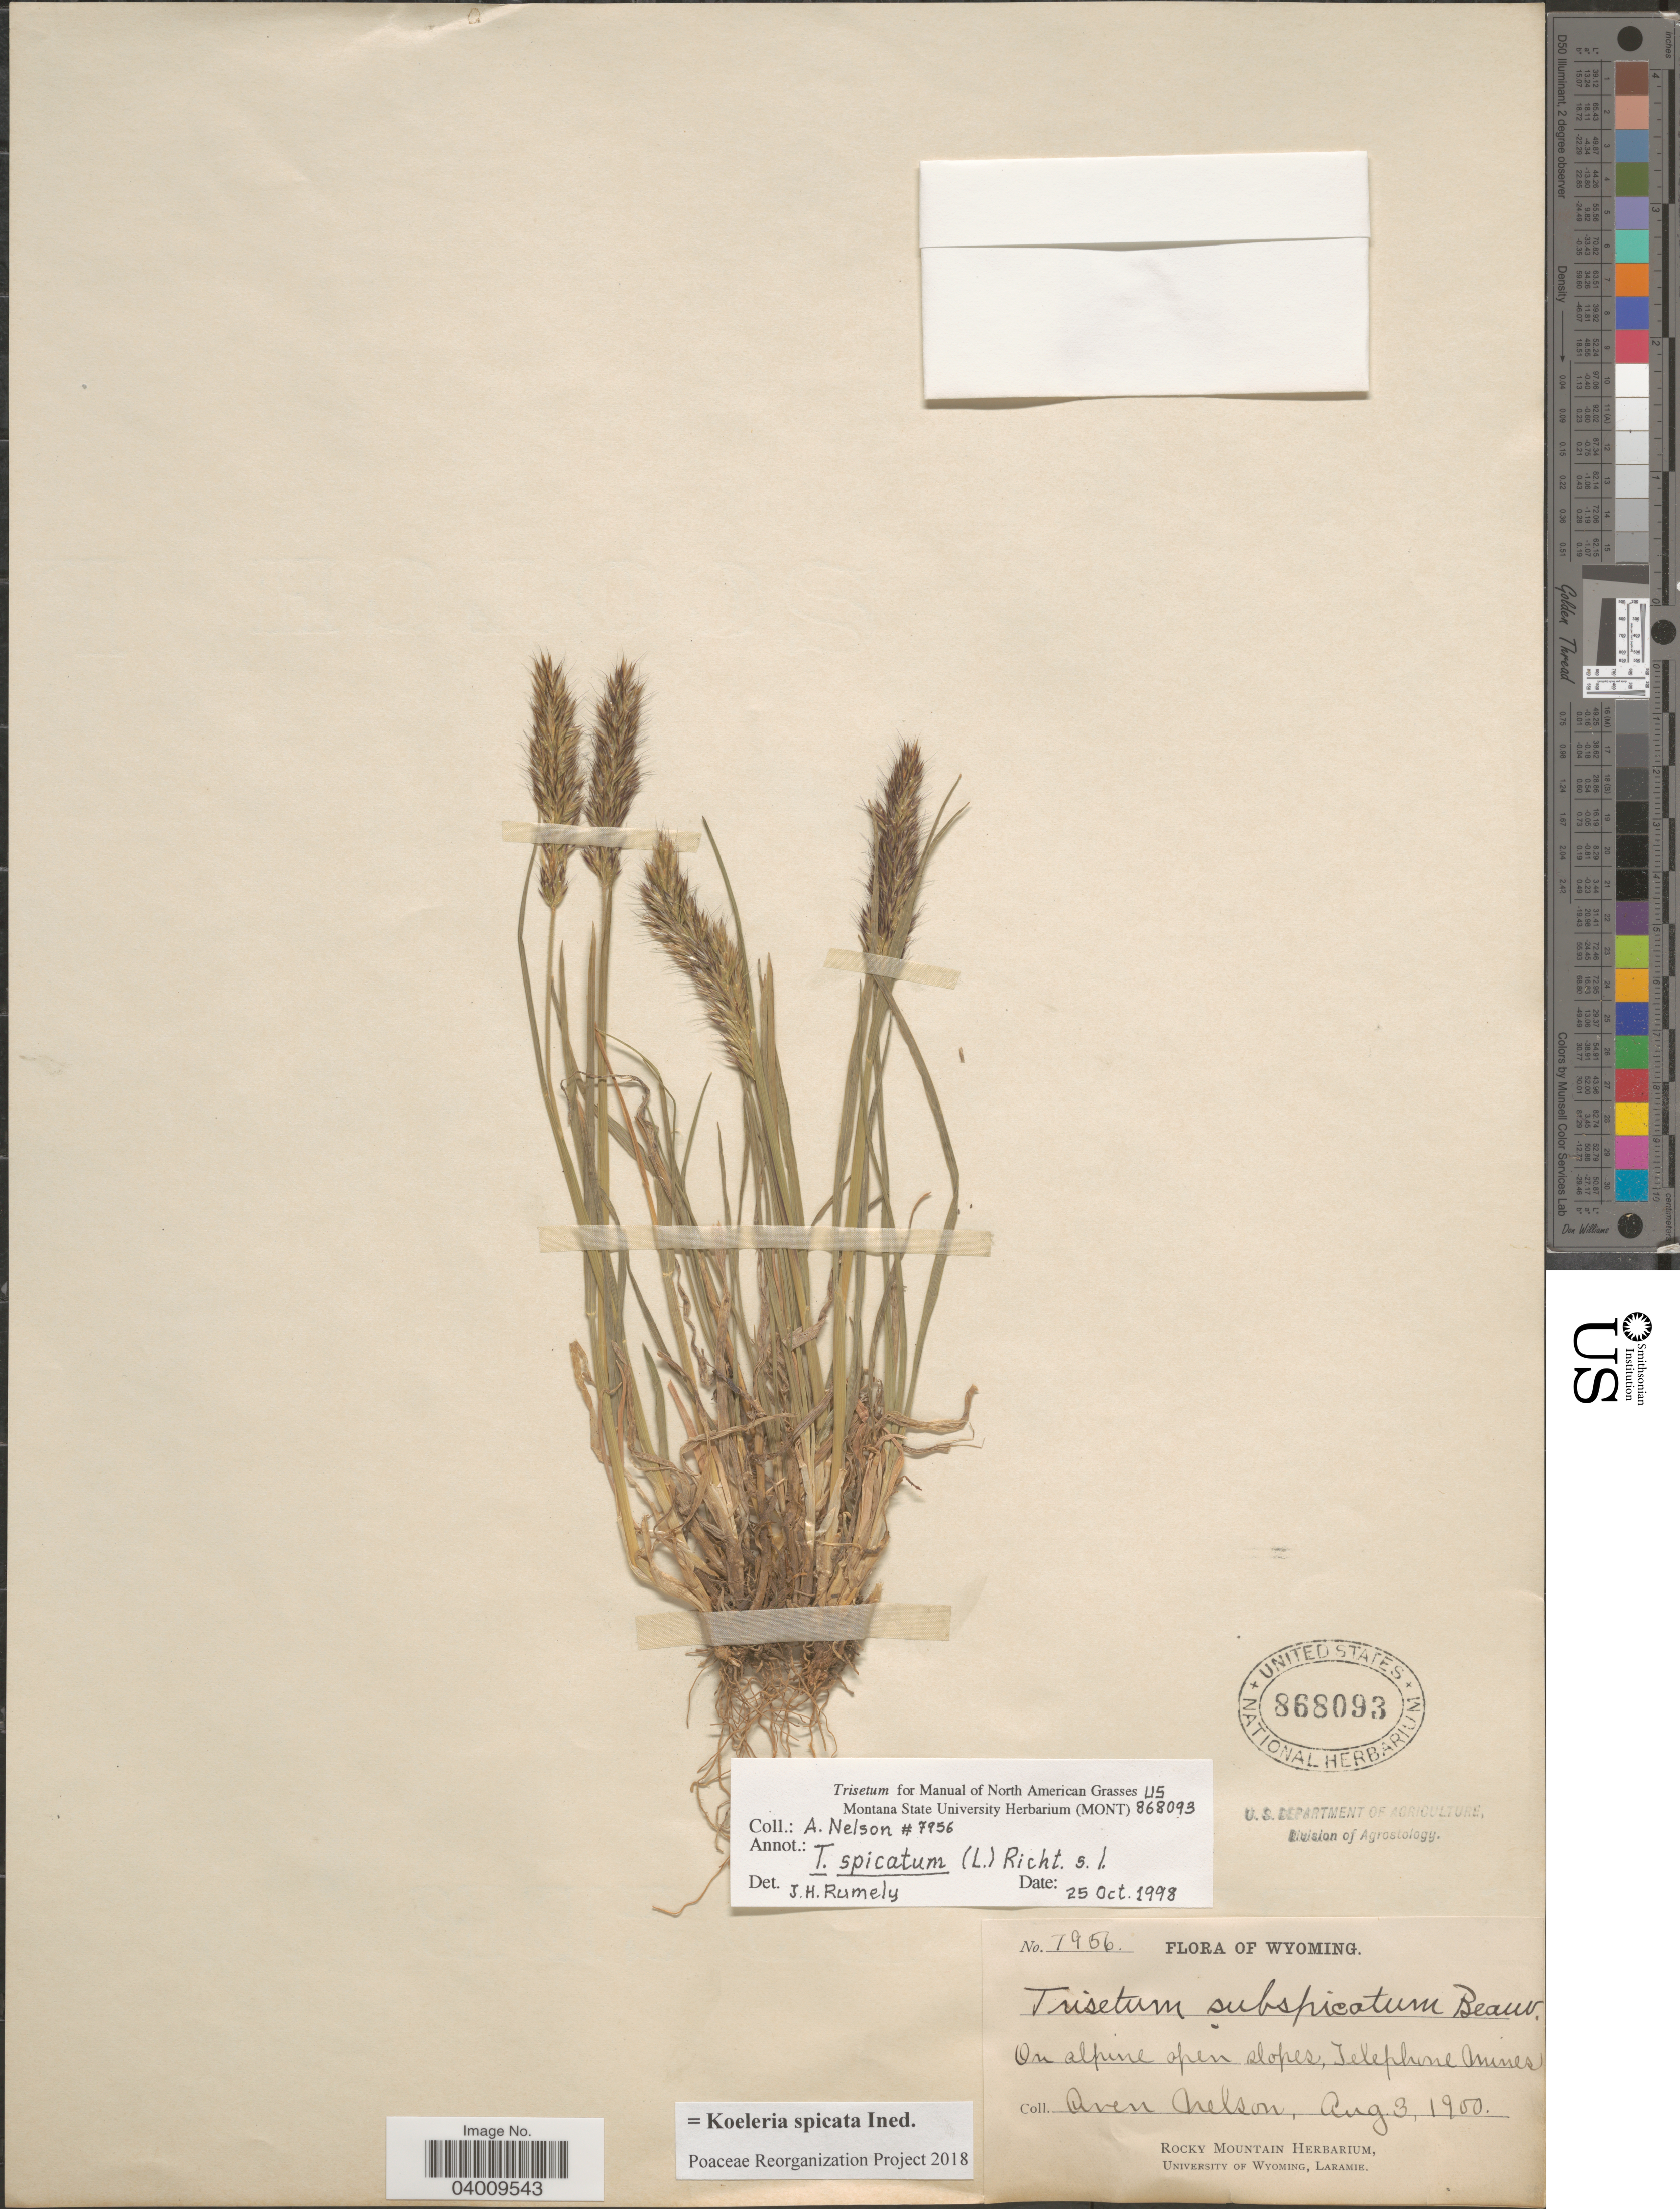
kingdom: Plantae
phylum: Tracheophyta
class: Liliopsida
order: Poales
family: Poaceae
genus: Koeleria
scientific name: Koeleria spicata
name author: (L.) Barberá et al.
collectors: A. Nelson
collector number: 7956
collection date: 1950-08-03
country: United States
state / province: Wyoming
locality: On alpine open slopes, Telephone Mines.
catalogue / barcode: US 868093